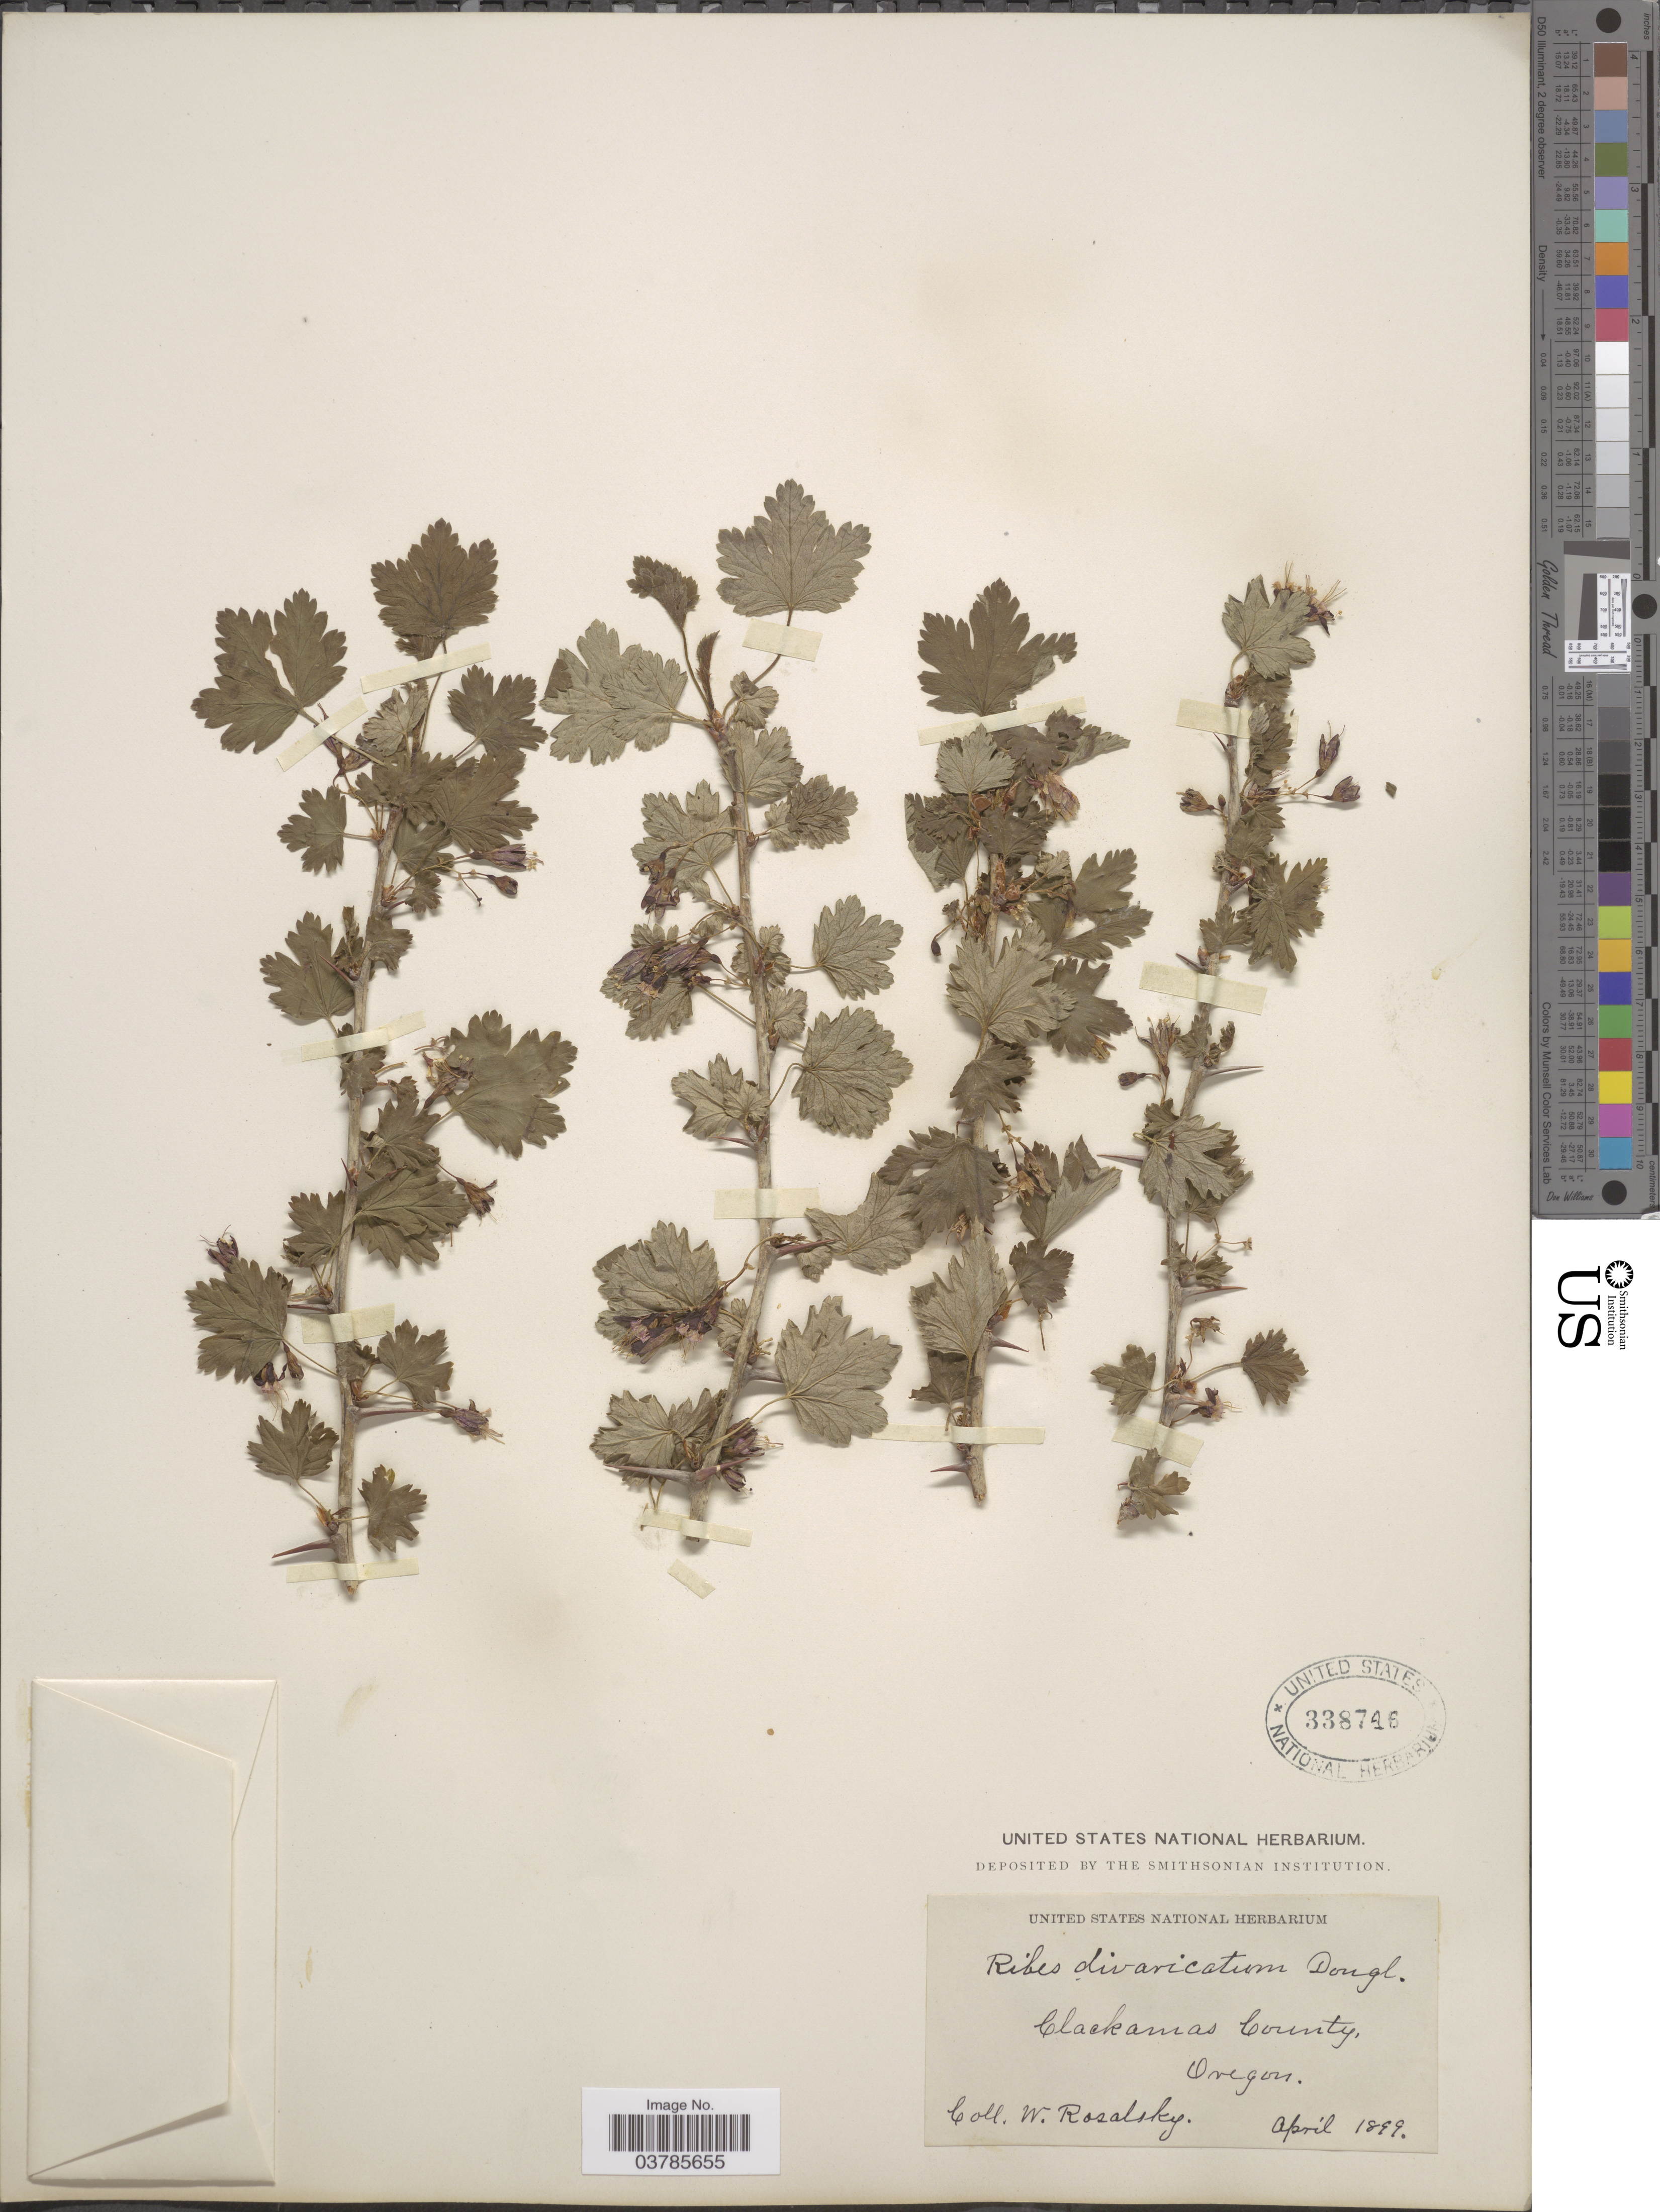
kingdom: Plantae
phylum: Tracheophyta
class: Magnoliopsida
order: Saxifragales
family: Grossulariaceae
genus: Ribes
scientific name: Ribes divaricatum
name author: Douglas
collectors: W. Rosalsky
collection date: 1899-04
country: United States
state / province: Oregon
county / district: Clackamas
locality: Clackamas County.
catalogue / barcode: US 338746